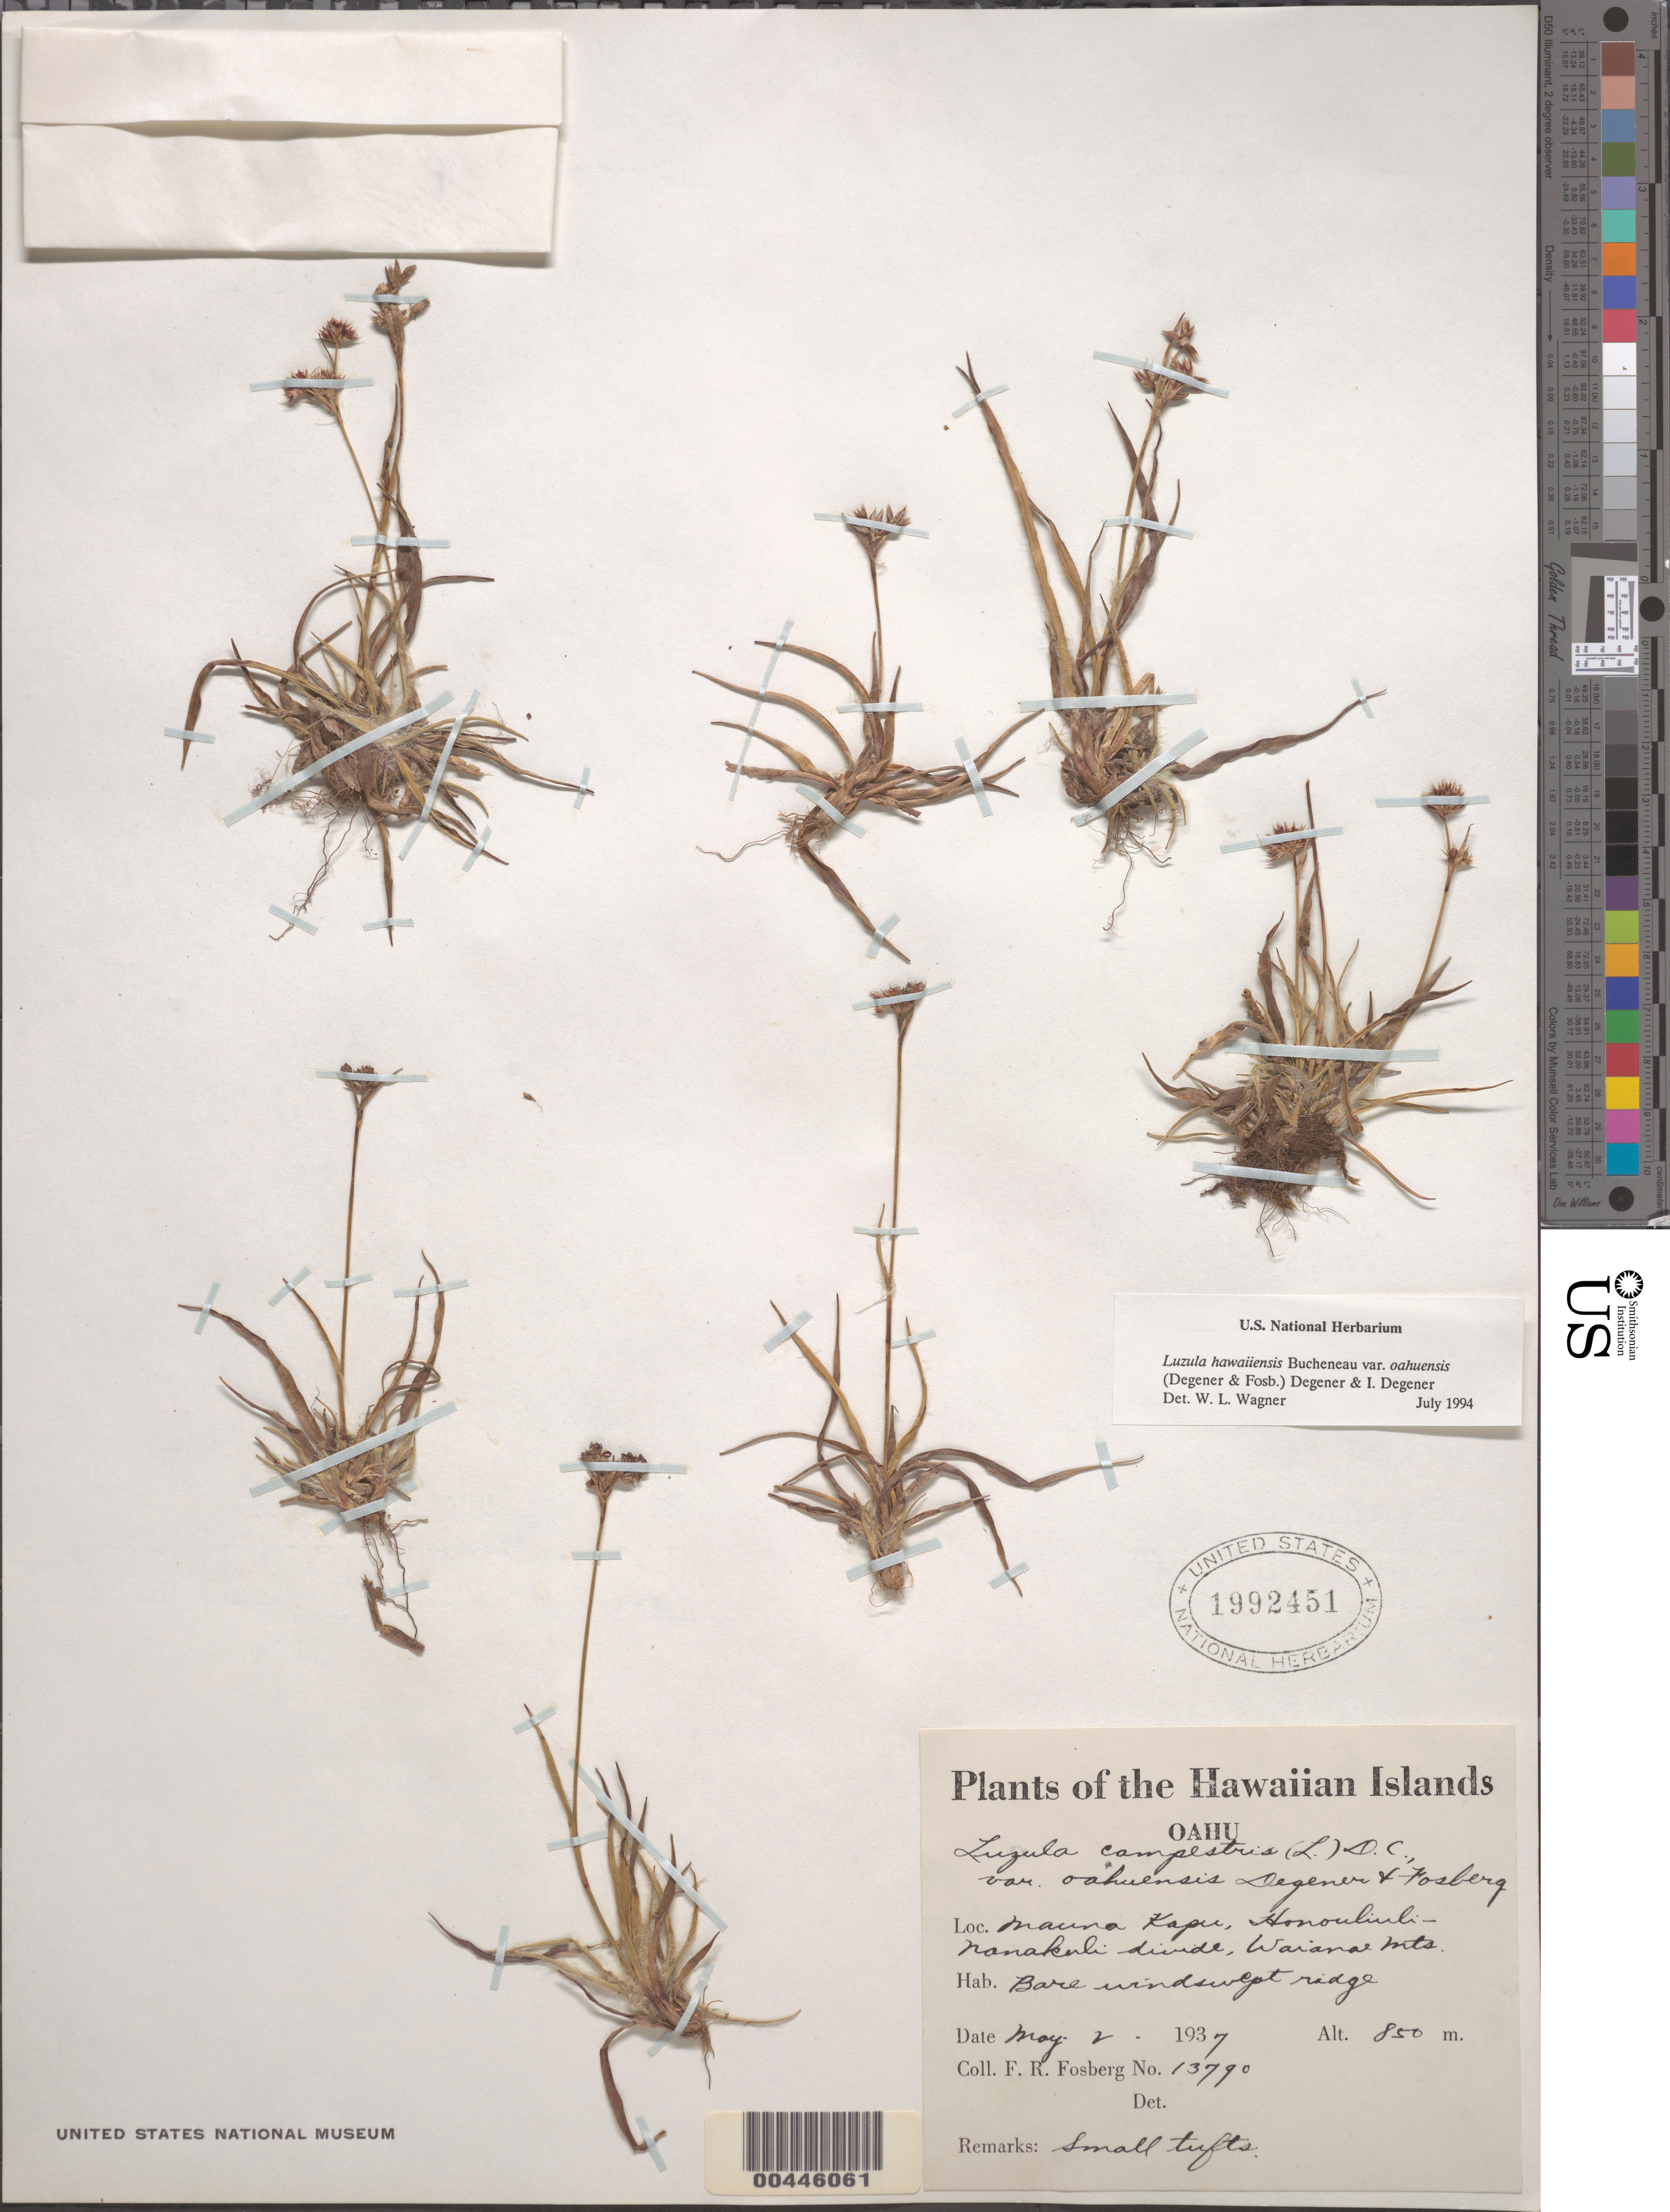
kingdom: Plantae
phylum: Tracheophyta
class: Liliopsida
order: Poales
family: Juncaceae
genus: Luzula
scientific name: Luzula hawaiiensis var. oahuensis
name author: (O. Deg. & Fosberg) O. Deg. & I. Deg.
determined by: Wagner, W. L., (BOT), Smithsonian Institution - National Museum of Natural History (UNITED STATES)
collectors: F. R. Fosberg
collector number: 13790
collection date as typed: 2 May 1937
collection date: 1937-05-02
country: United States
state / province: Hawaii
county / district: Honolulu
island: Oahu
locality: Mauna Kapu, Honouliuli-Nanakuli divide, Waianae Mts.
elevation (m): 850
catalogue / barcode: US 1992451